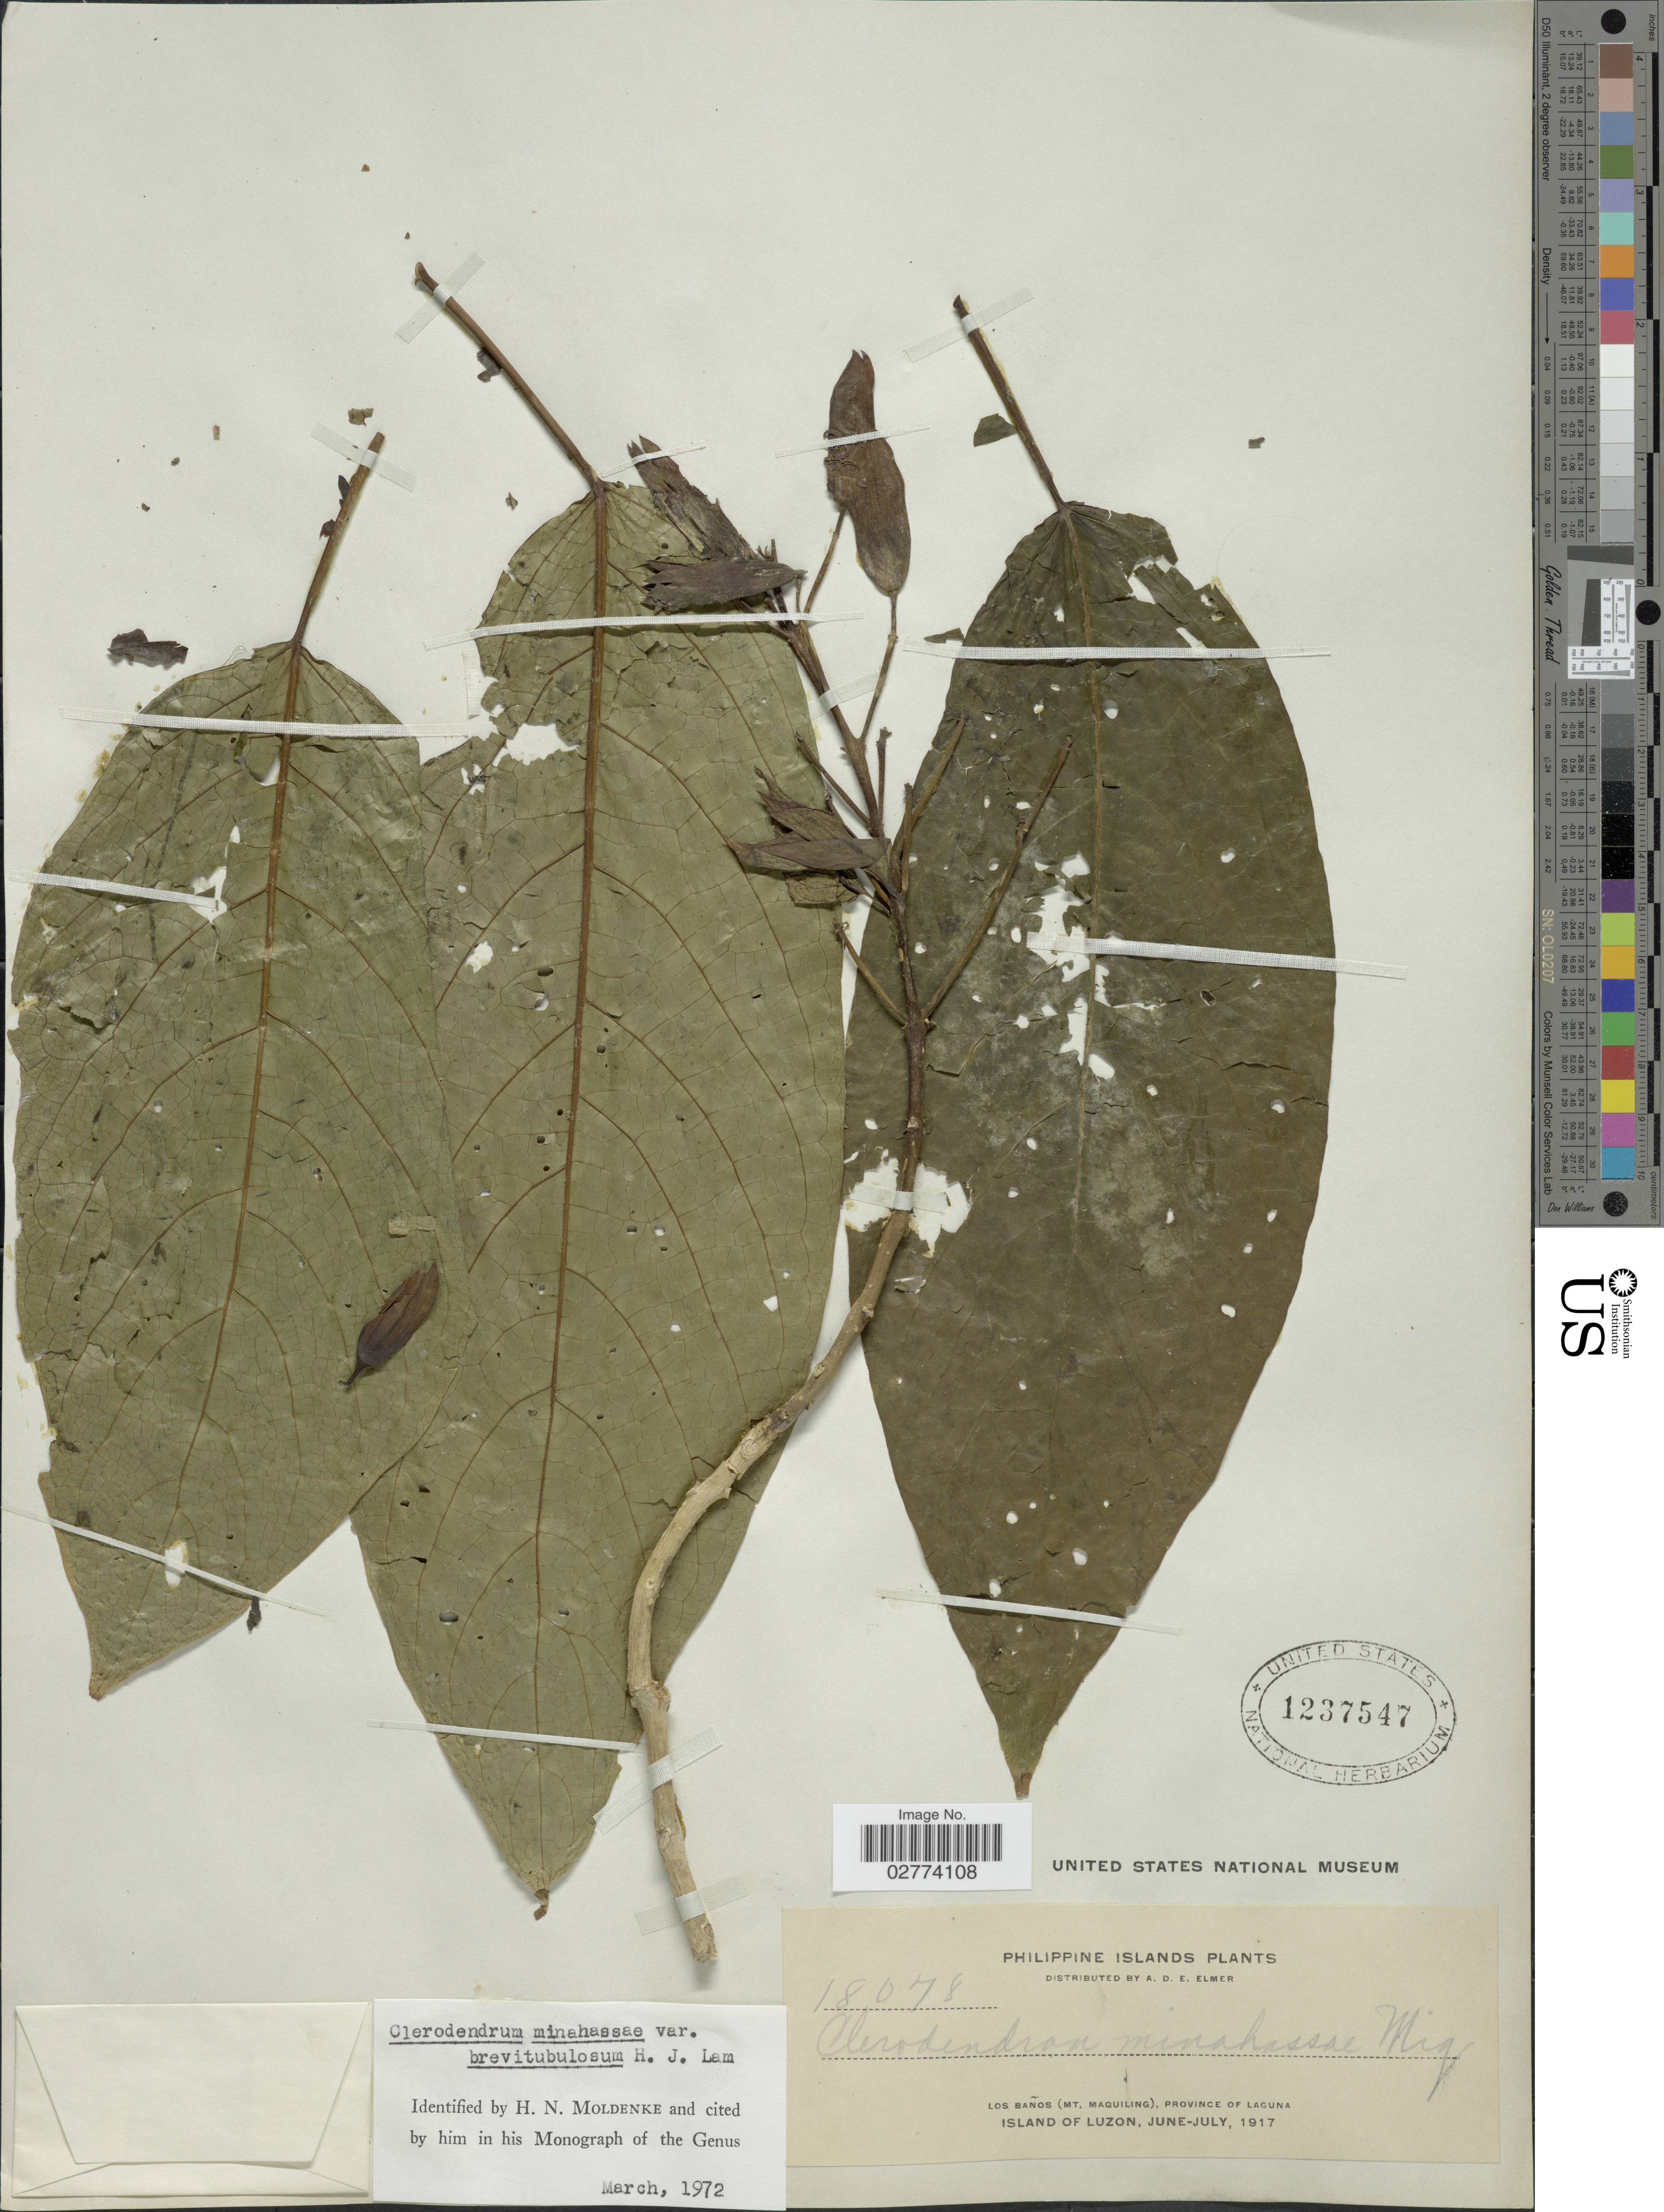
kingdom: Plantae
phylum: Tracheophyta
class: Magnoliopsida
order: Lamiales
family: Lamiaceae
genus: Clerodendrum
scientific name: Clerodendrum minahassae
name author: Teijsm. & Binn.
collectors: A. D. E. Elmer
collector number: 18078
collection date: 1917-06/1917-07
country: Philippines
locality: Los Banos (Mt. Maquiling), Province of Laguna, Island of Luzon.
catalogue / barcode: US 1237547